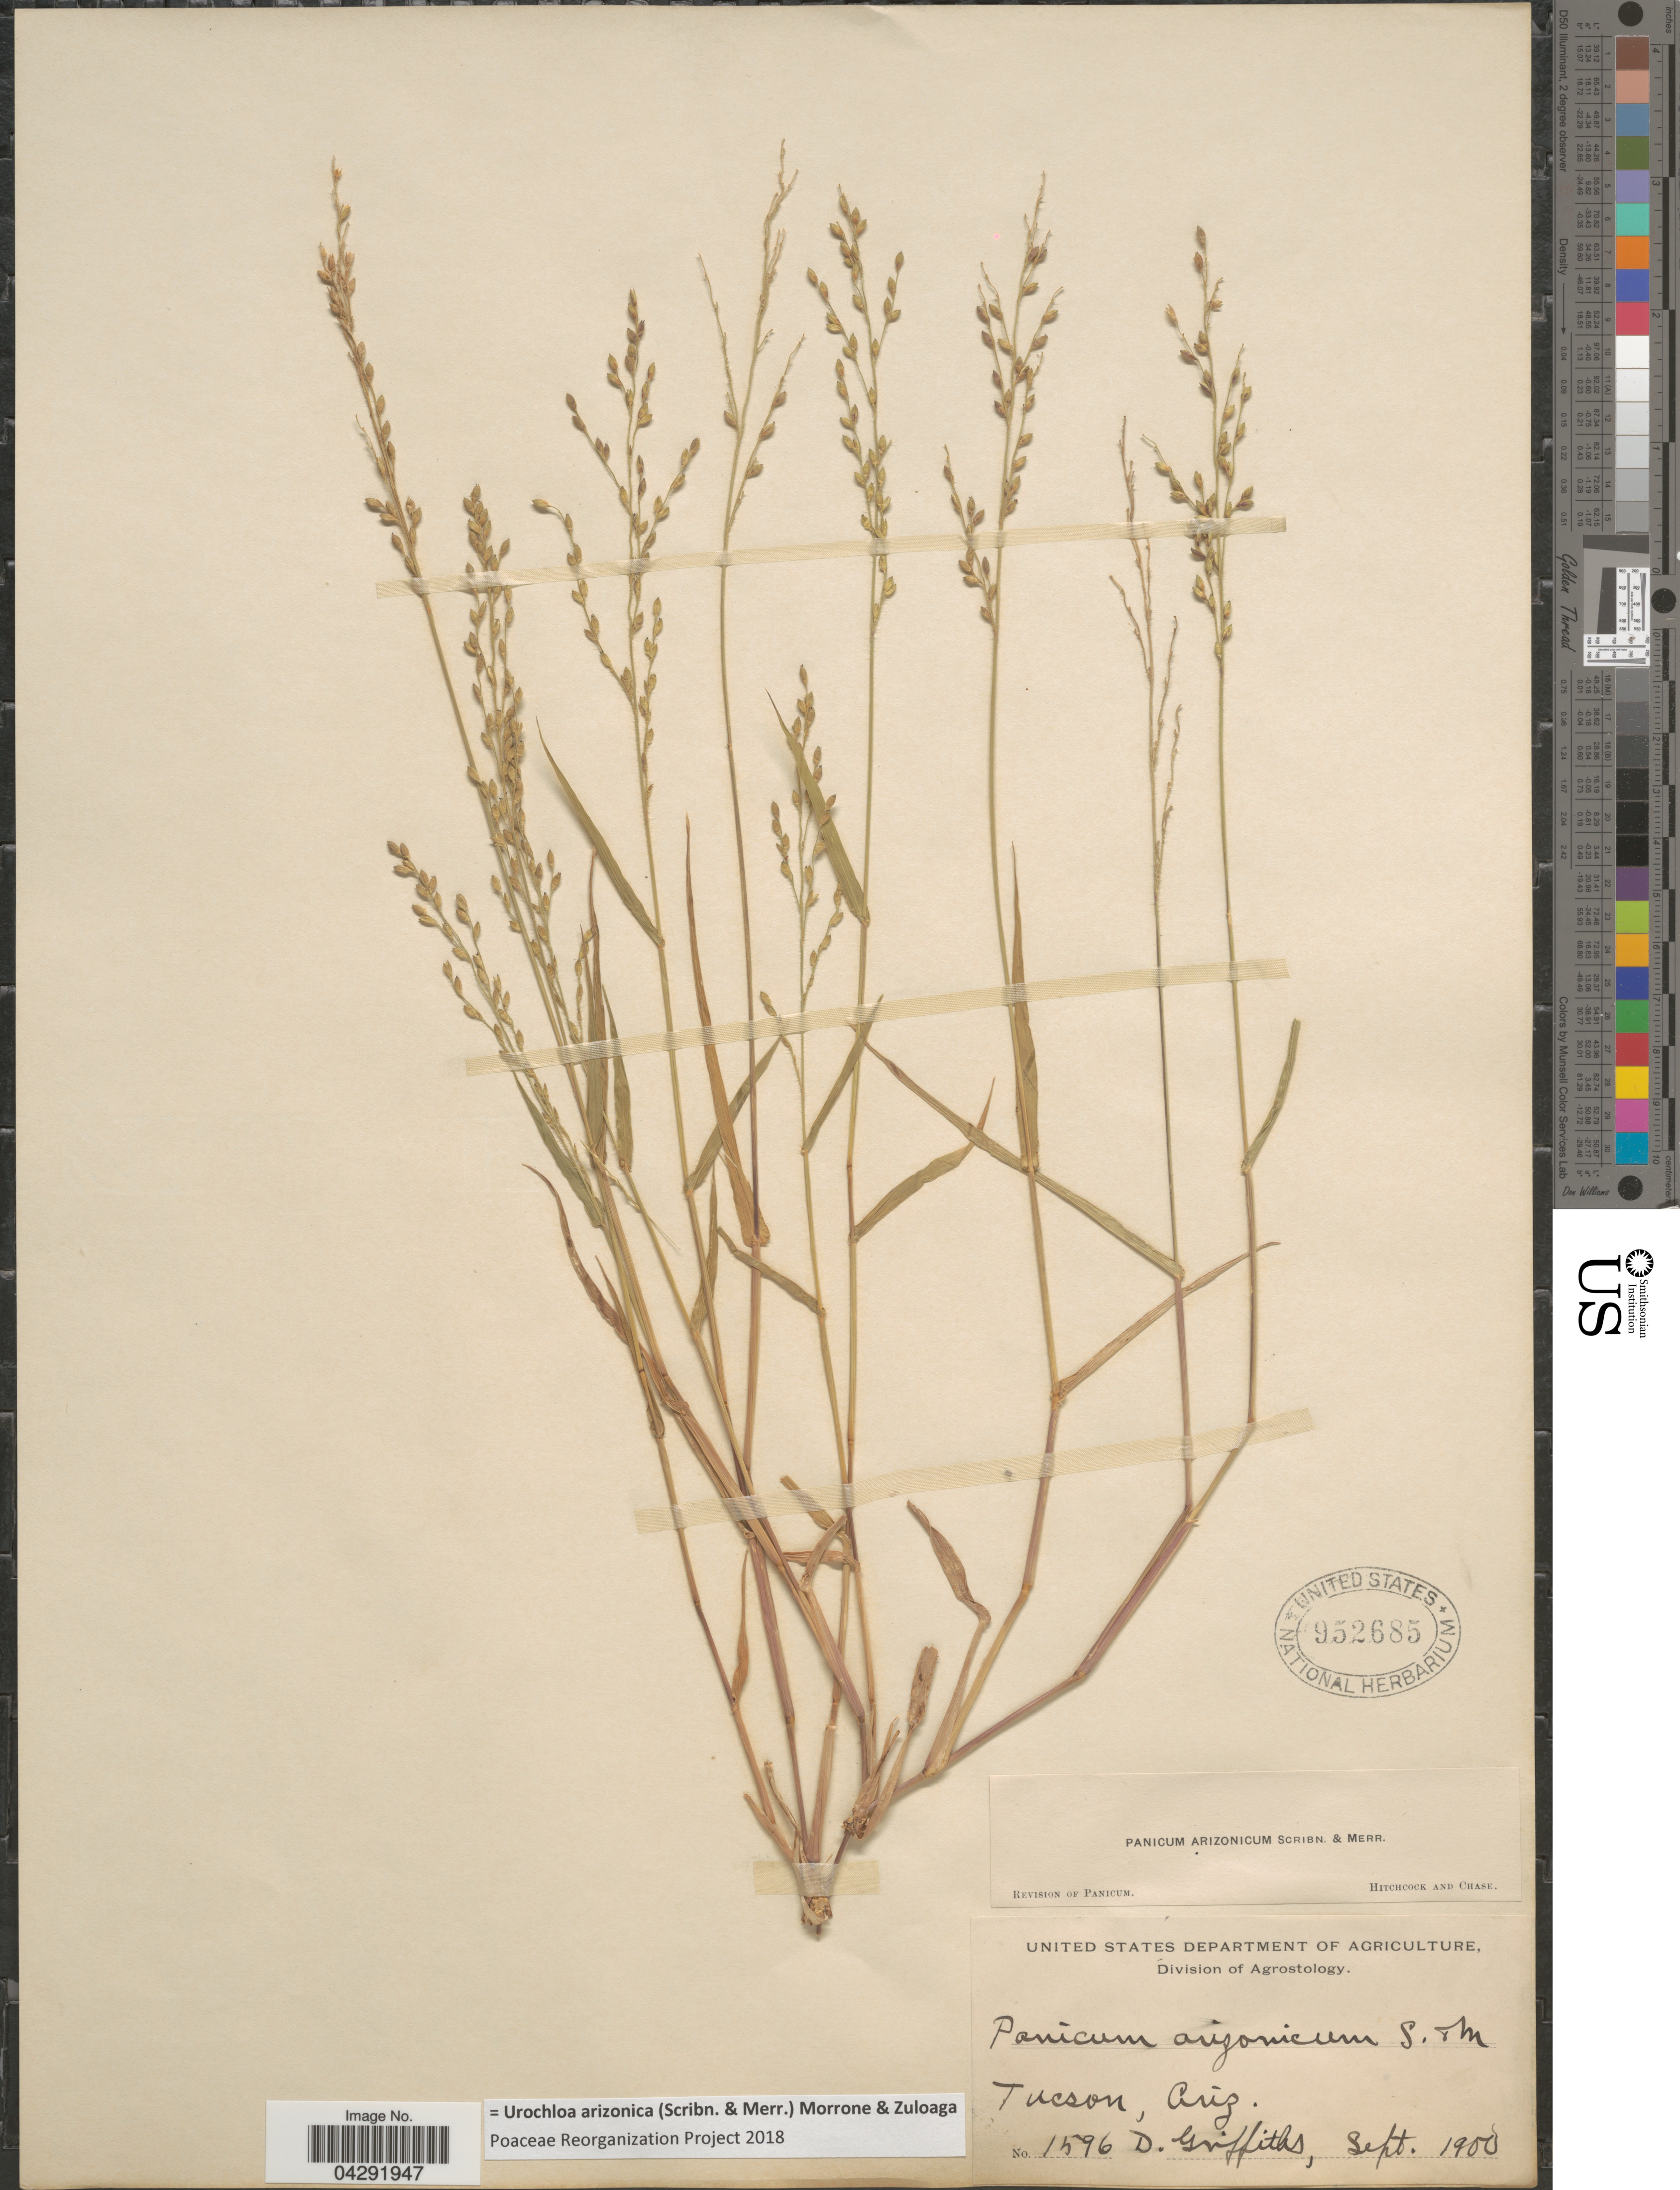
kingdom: Plantae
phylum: Tracheophyta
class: Liliopsida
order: Poales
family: Poaceae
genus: Urochloa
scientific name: Urochloa arizonica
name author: (Scribn. & Merr.) Morrone & Zuloaga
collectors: D. Griffiths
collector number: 1596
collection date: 1950-09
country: United States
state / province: Arizona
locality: Tucson.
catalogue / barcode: US 952685